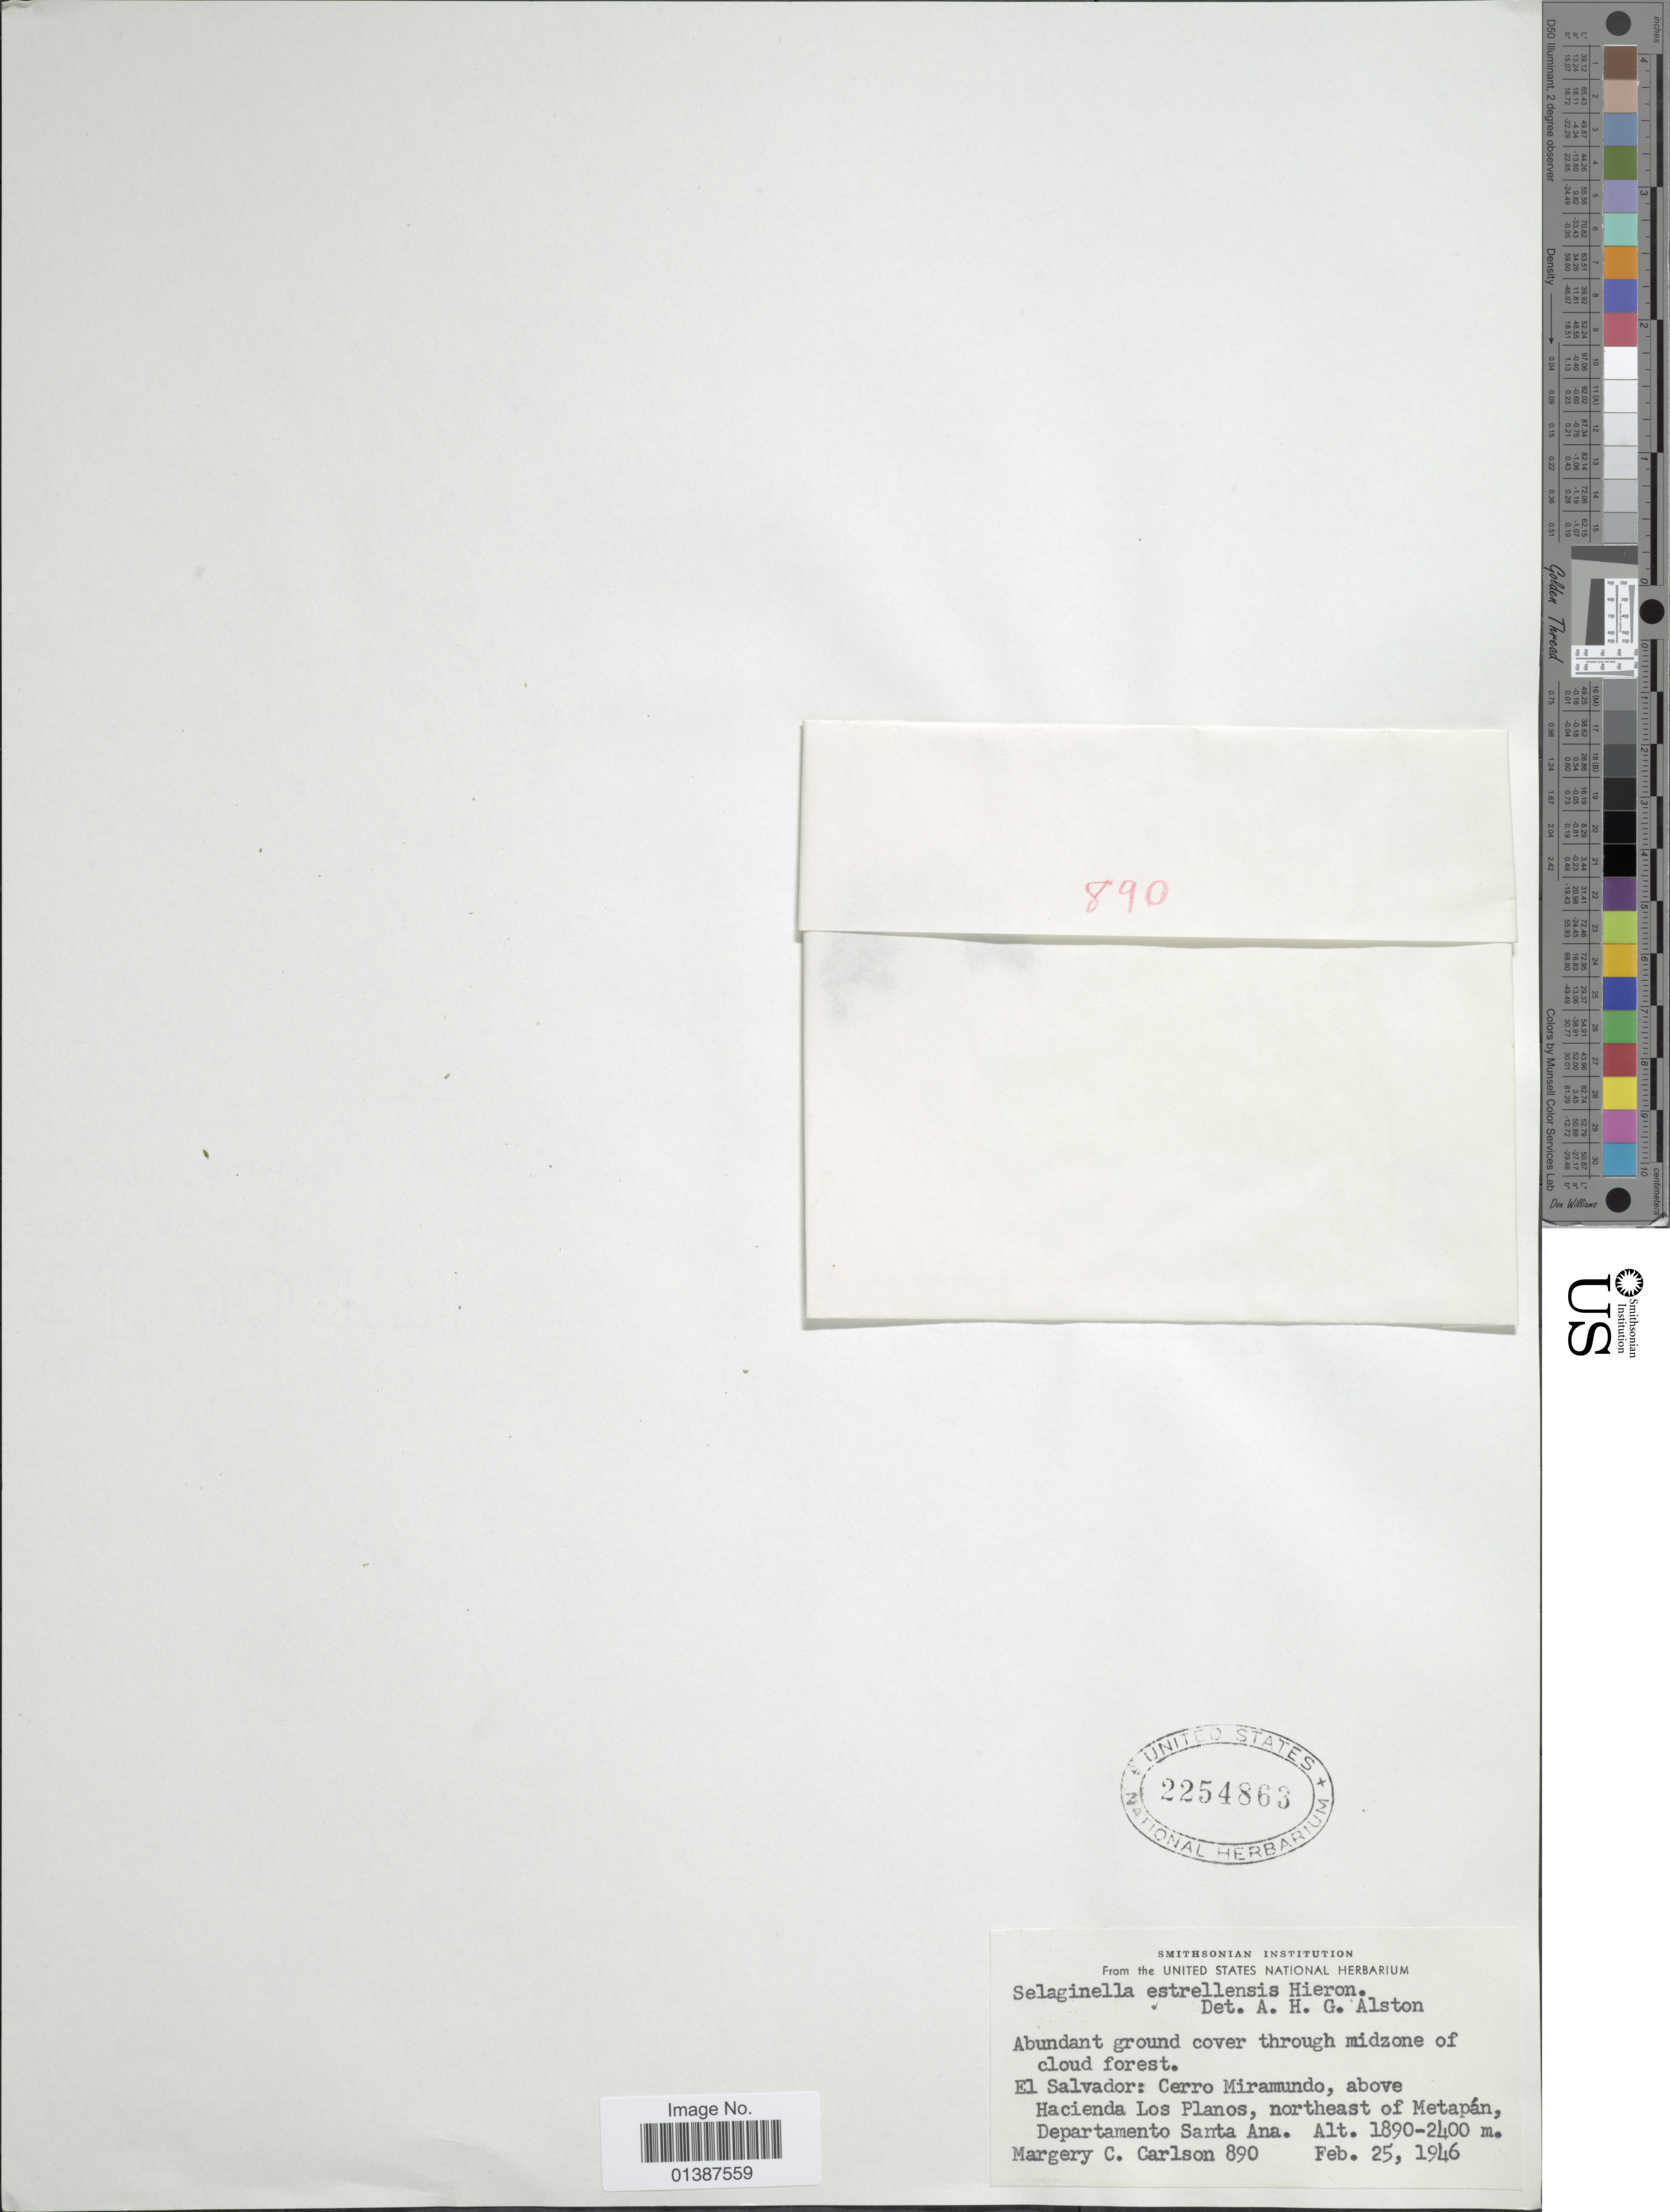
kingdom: Plantae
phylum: Tracheophyta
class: Lycopodiopsida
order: Selaginellales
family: Selaginellaceae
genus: Selaginella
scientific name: Selaginella estrellensis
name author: Hieron.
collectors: M. C. Carlson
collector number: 890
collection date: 1946-02-25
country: El Salvador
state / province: Santa Ana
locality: Cerro Miramundo, above Hacienda Los Planos, northeast of Metapán, Departamento Santa Ana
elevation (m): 1890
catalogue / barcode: US 2254863